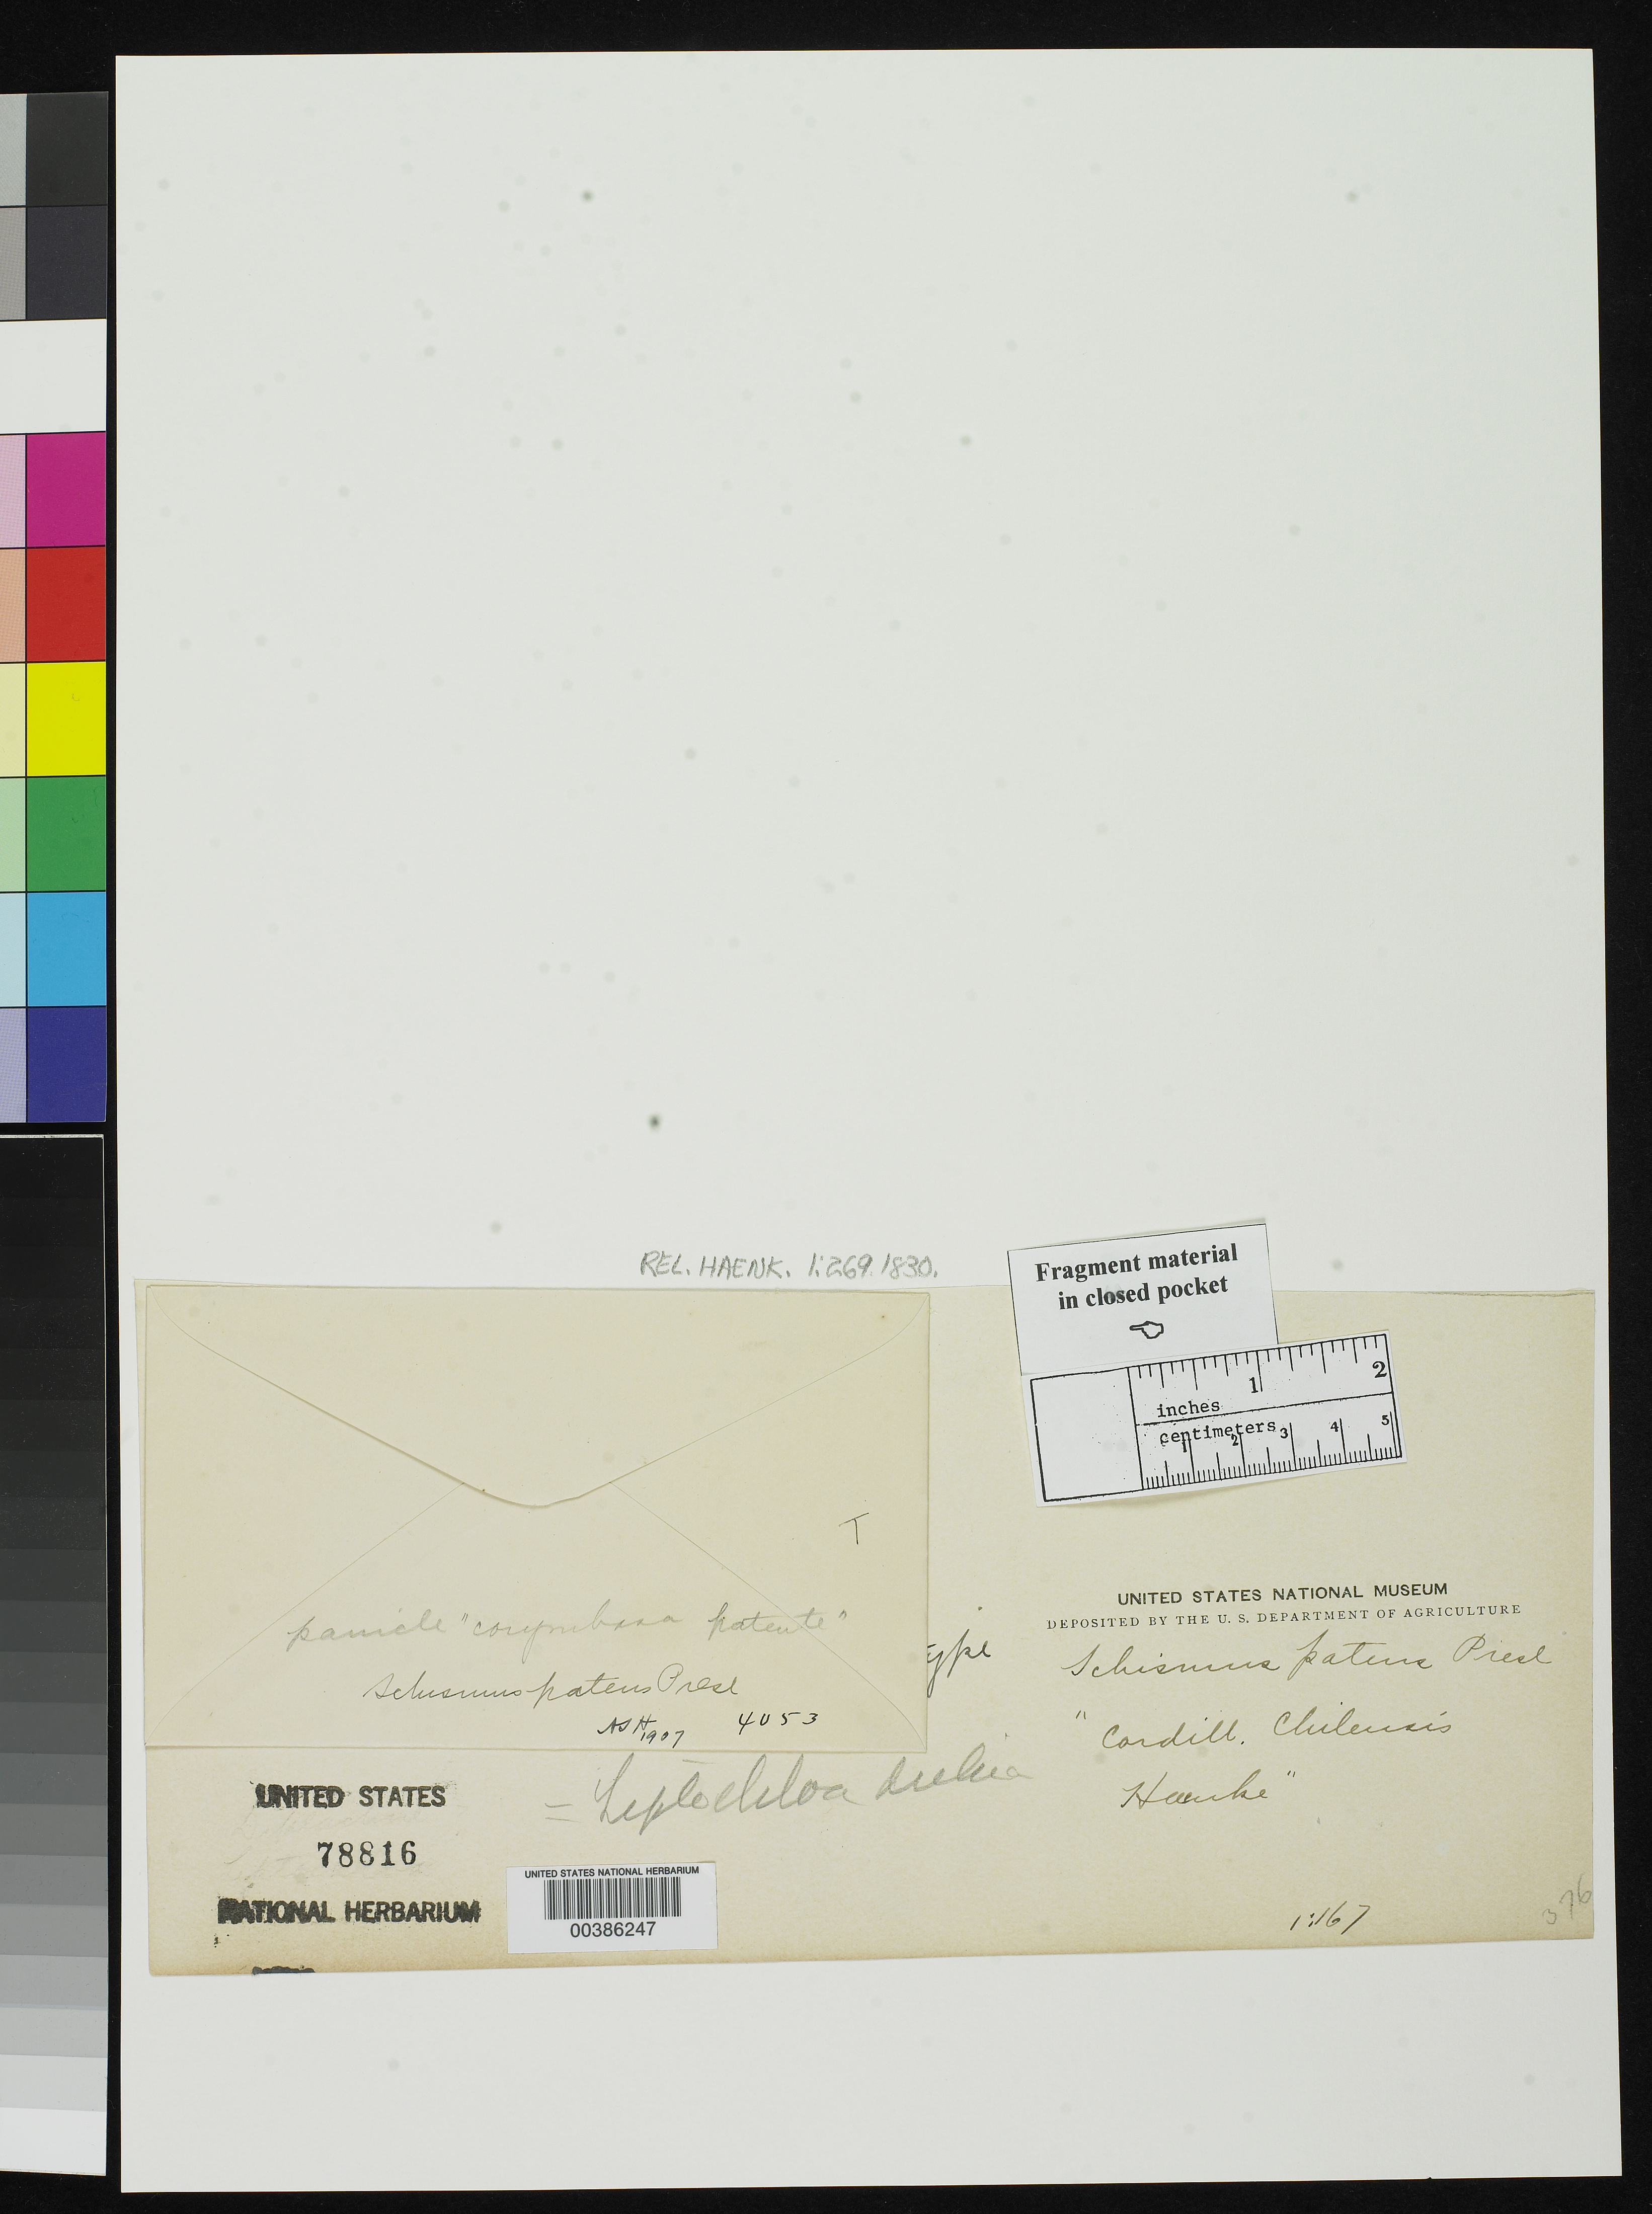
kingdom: Plantae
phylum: Tracheophyta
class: Liliopsida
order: Poales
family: Poaceae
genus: Schismus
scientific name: Schismus patens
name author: J. Presl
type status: Type Fragment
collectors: T. P. X. Haenke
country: Chile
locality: Cordilleris Chilensis.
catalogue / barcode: US 78816A